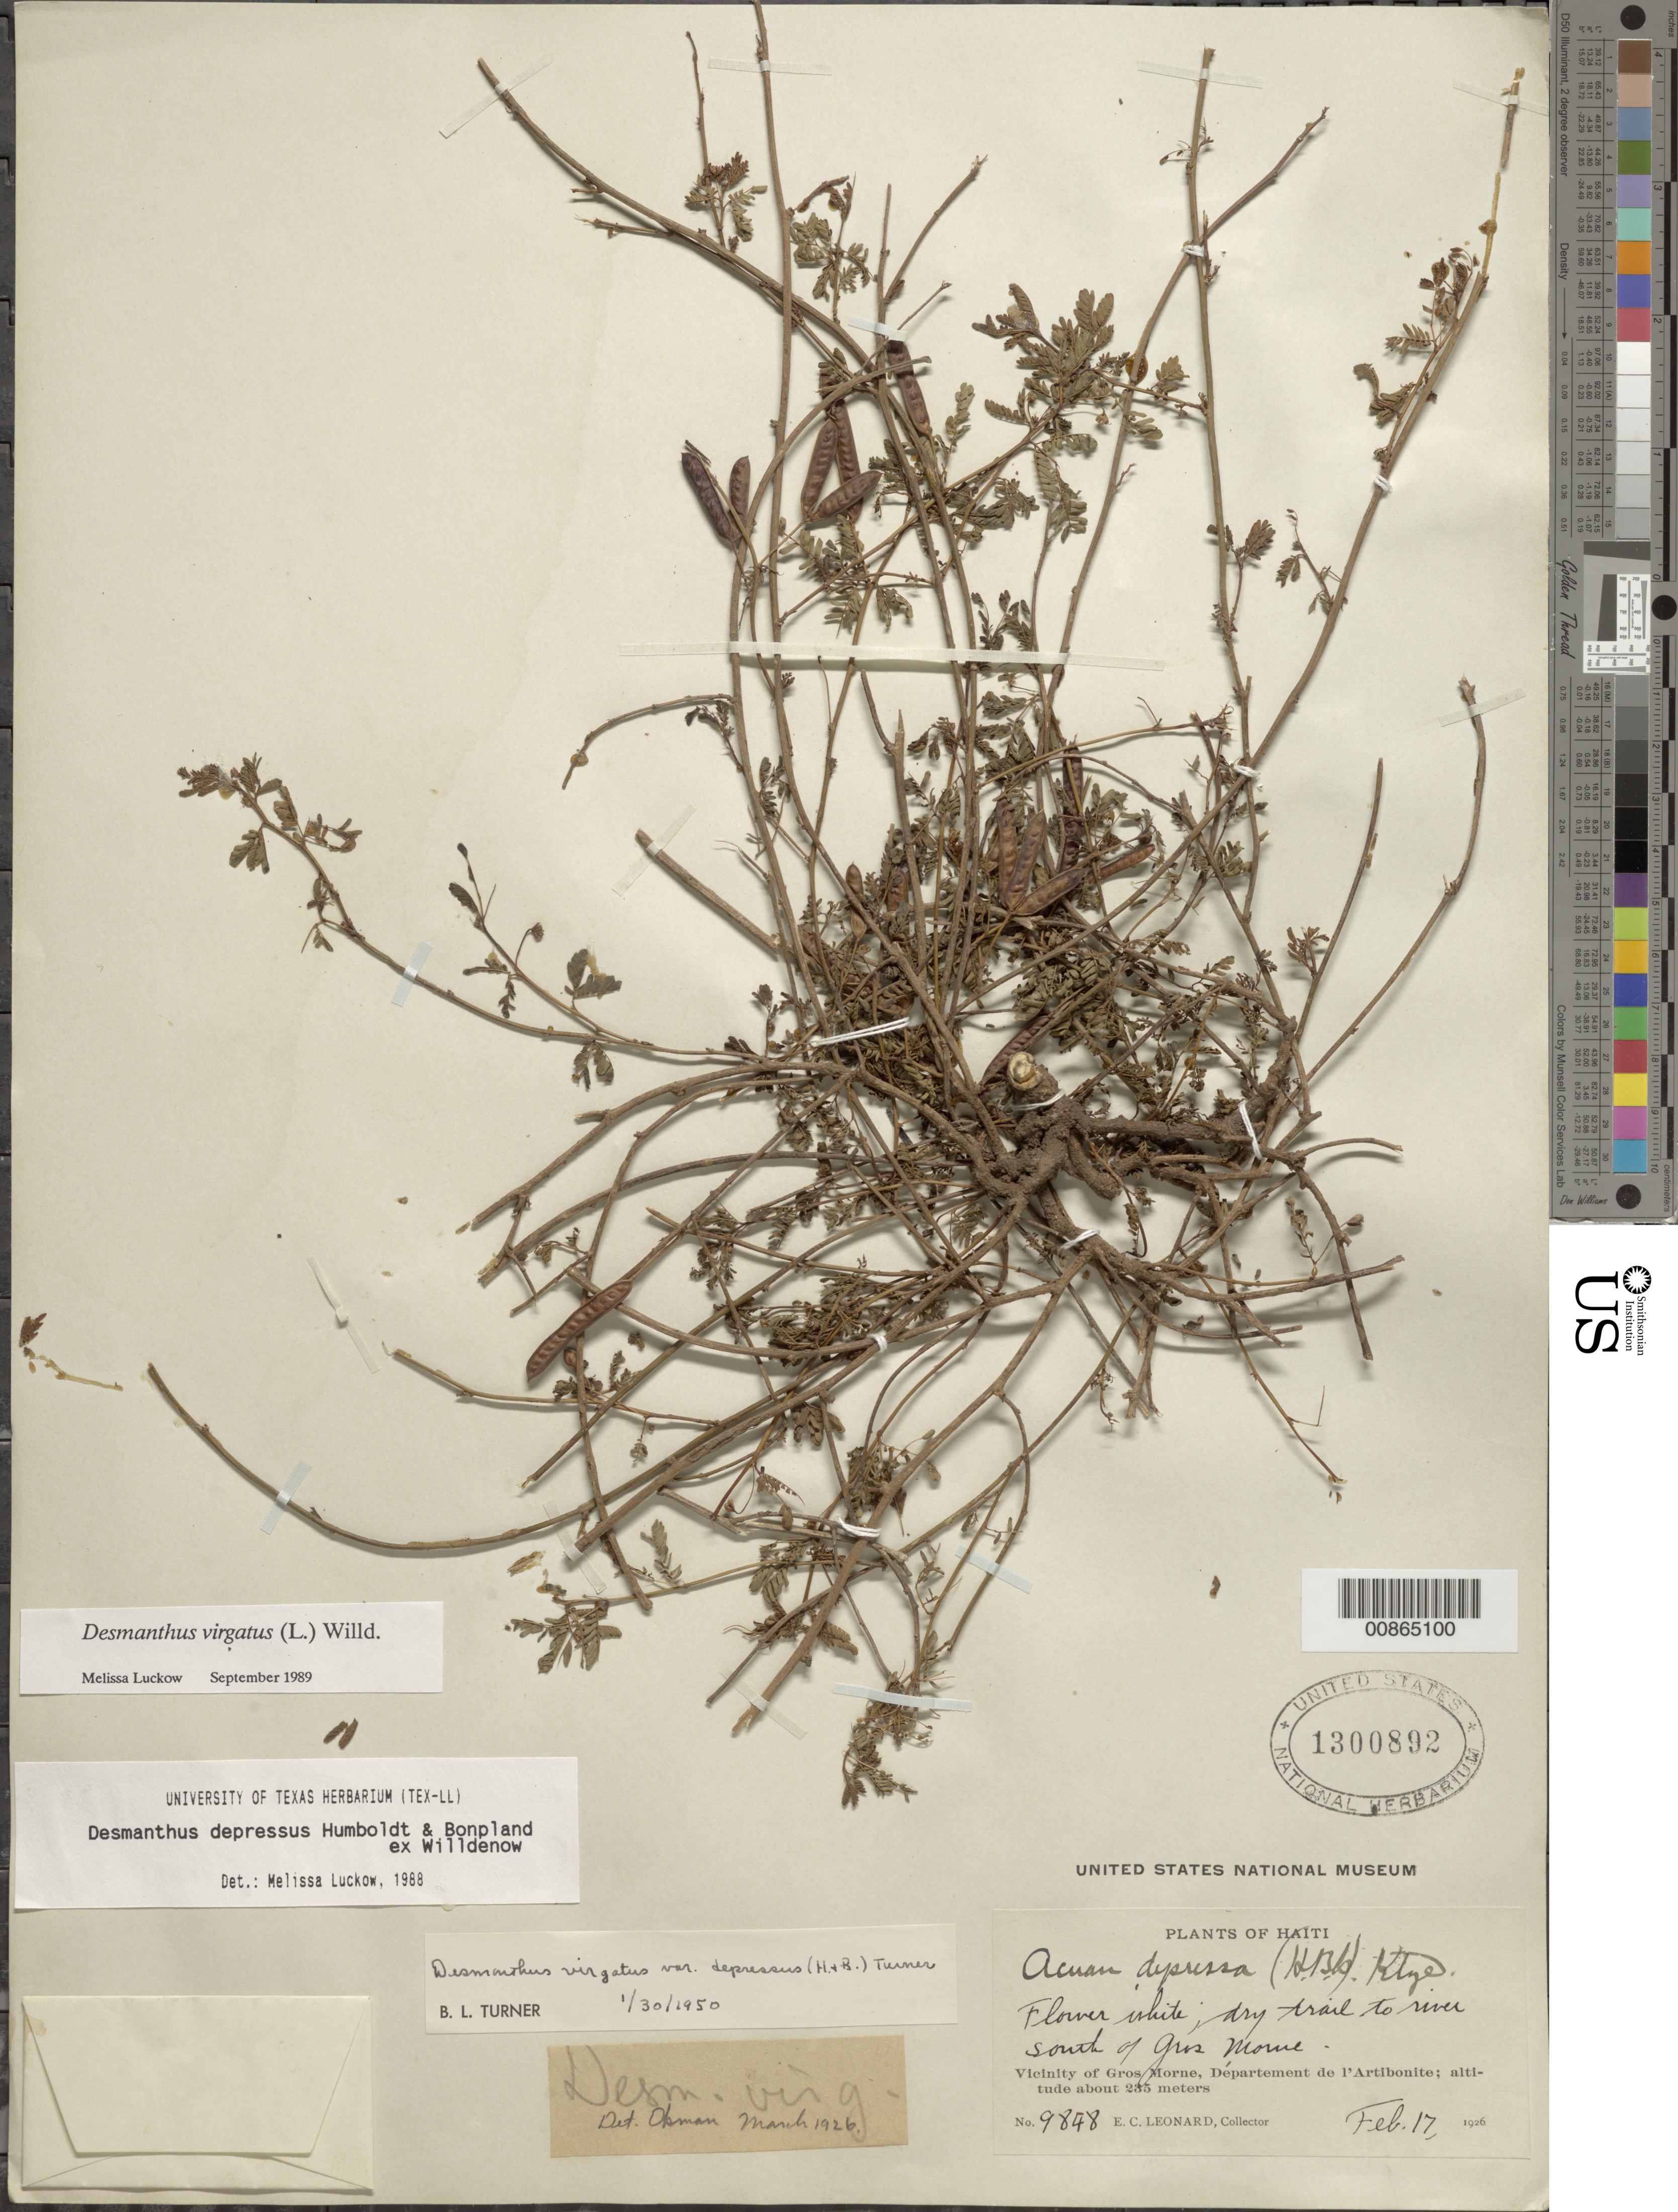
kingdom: Plantae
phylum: Tracheophyta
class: Magnoliopsida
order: Fabales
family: Fabaceae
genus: Desmanthus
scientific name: Desmanthus virgatus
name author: (L.) Willd.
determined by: Luckow, M. A.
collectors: E. C. Leonard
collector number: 9848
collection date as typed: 17 Feb 1926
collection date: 1926-02-17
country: Haiti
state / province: Artibonite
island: Hispaniola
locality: South of Gros Morne.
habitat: Dry trail to river.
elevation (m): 235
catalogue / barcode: US 1300892